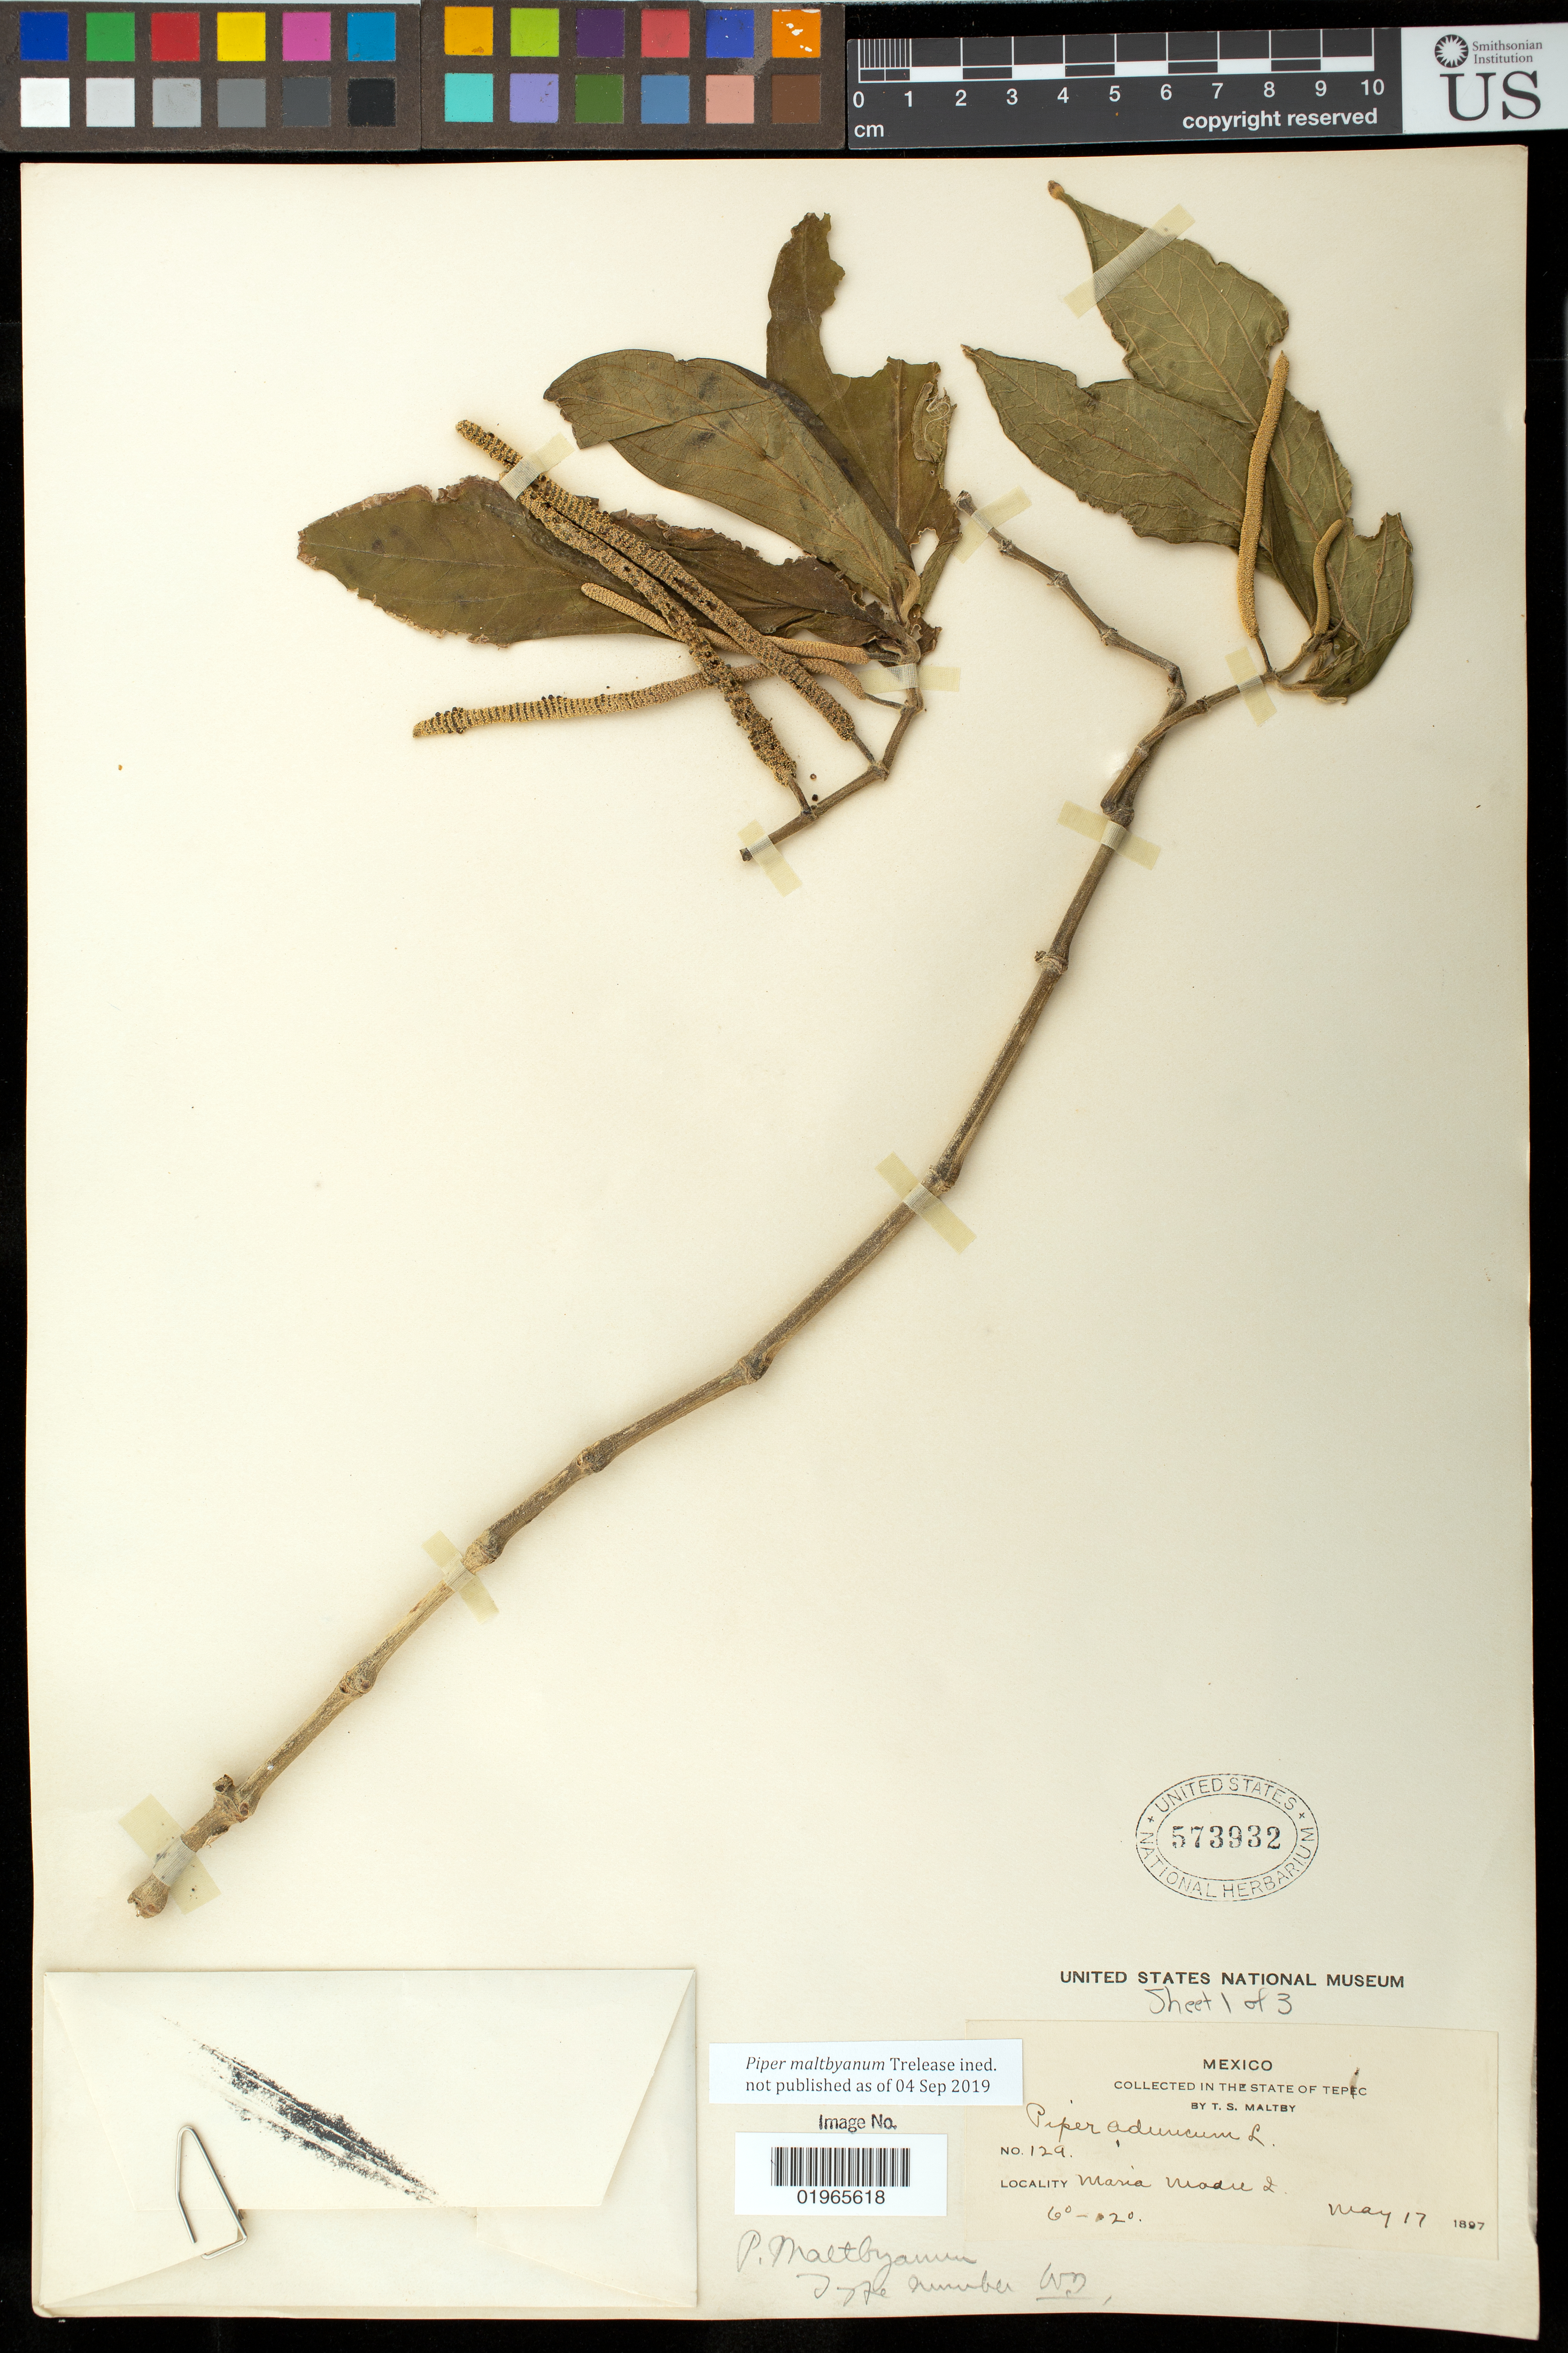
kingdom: Plantae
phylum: Tracheophyta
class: Magnoliopsida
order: Piperales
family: Piperaceae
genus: Piper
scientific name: Piper aduncum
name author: L.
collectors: T. S. Maltby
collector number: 129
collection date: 1897-05-17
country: Mexico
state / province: Nayarit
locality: Maria Madre Island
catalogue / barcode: US 573932